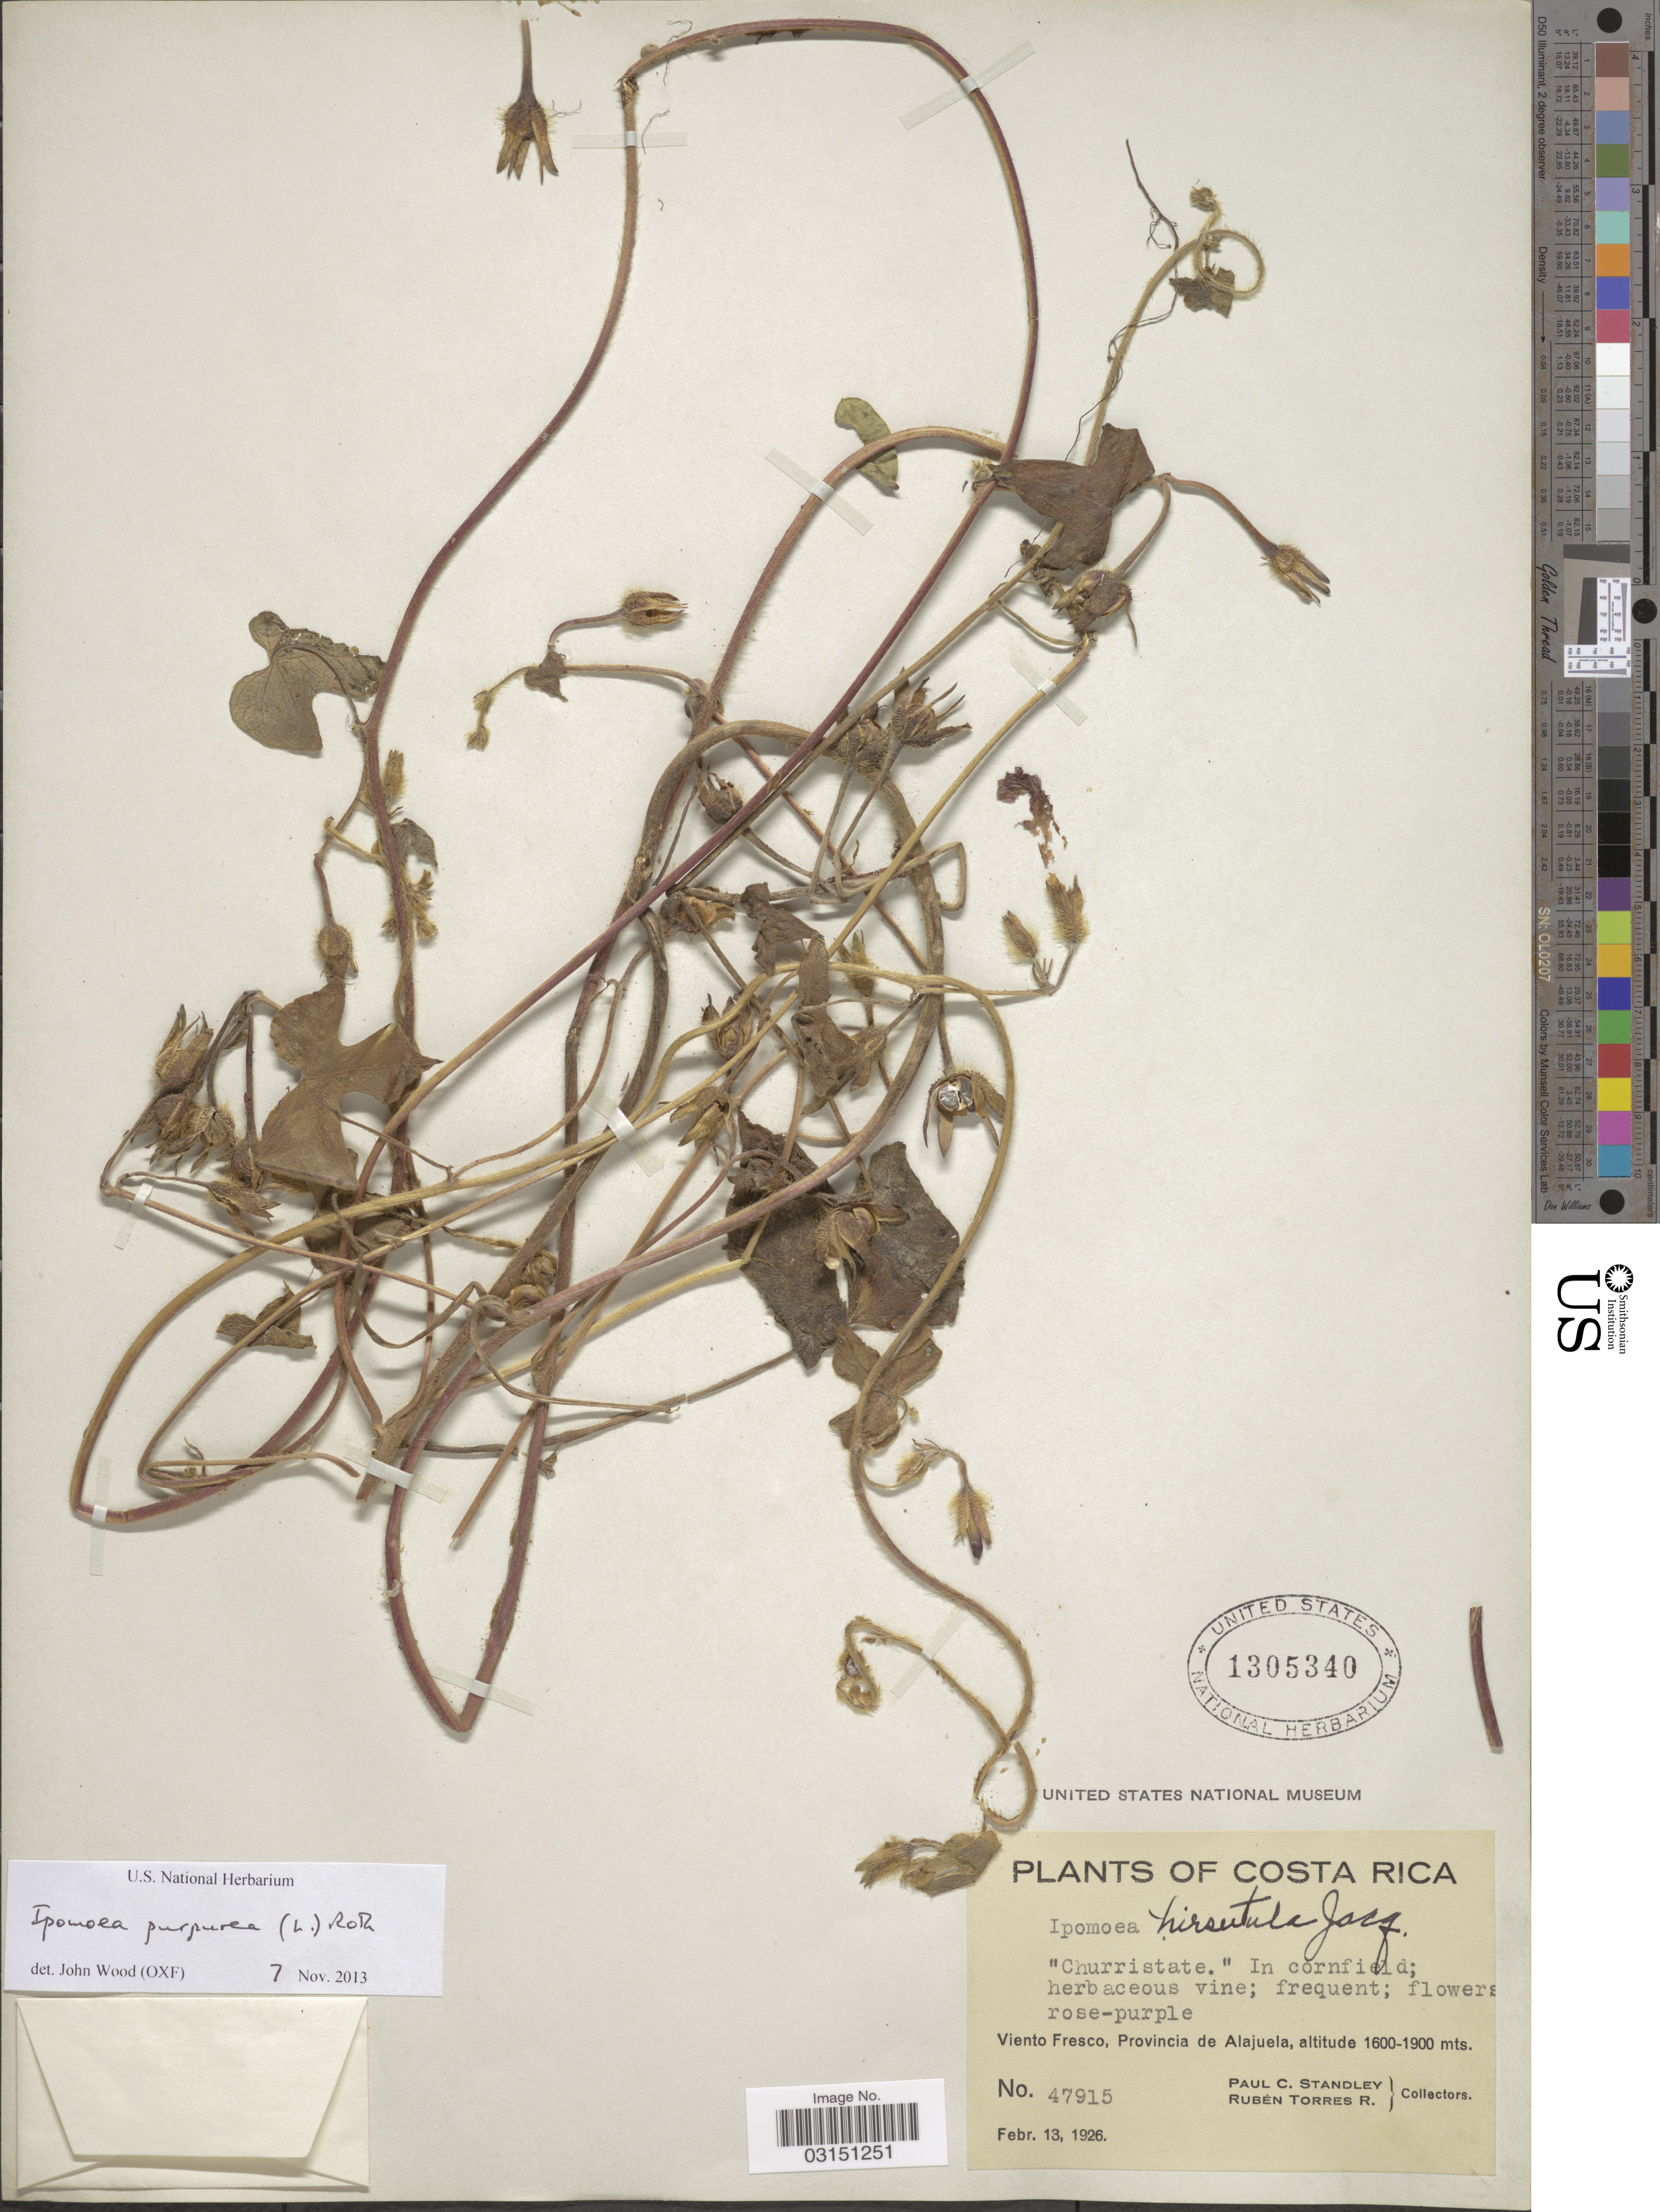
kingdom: Plantae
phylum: Tracheophyta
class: Magnoliopsida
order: Solanales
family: Convolvulaceae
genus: Ipomoea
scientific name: Ipomoea purpurea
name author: (L.) Roth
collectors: P. C. Standley & R. Torres Rojas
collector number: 47915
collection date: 1926-02-13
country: Costa Rica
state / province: Alajuela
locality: Viento Fresco.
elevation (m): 1600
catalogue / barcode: US 1305340